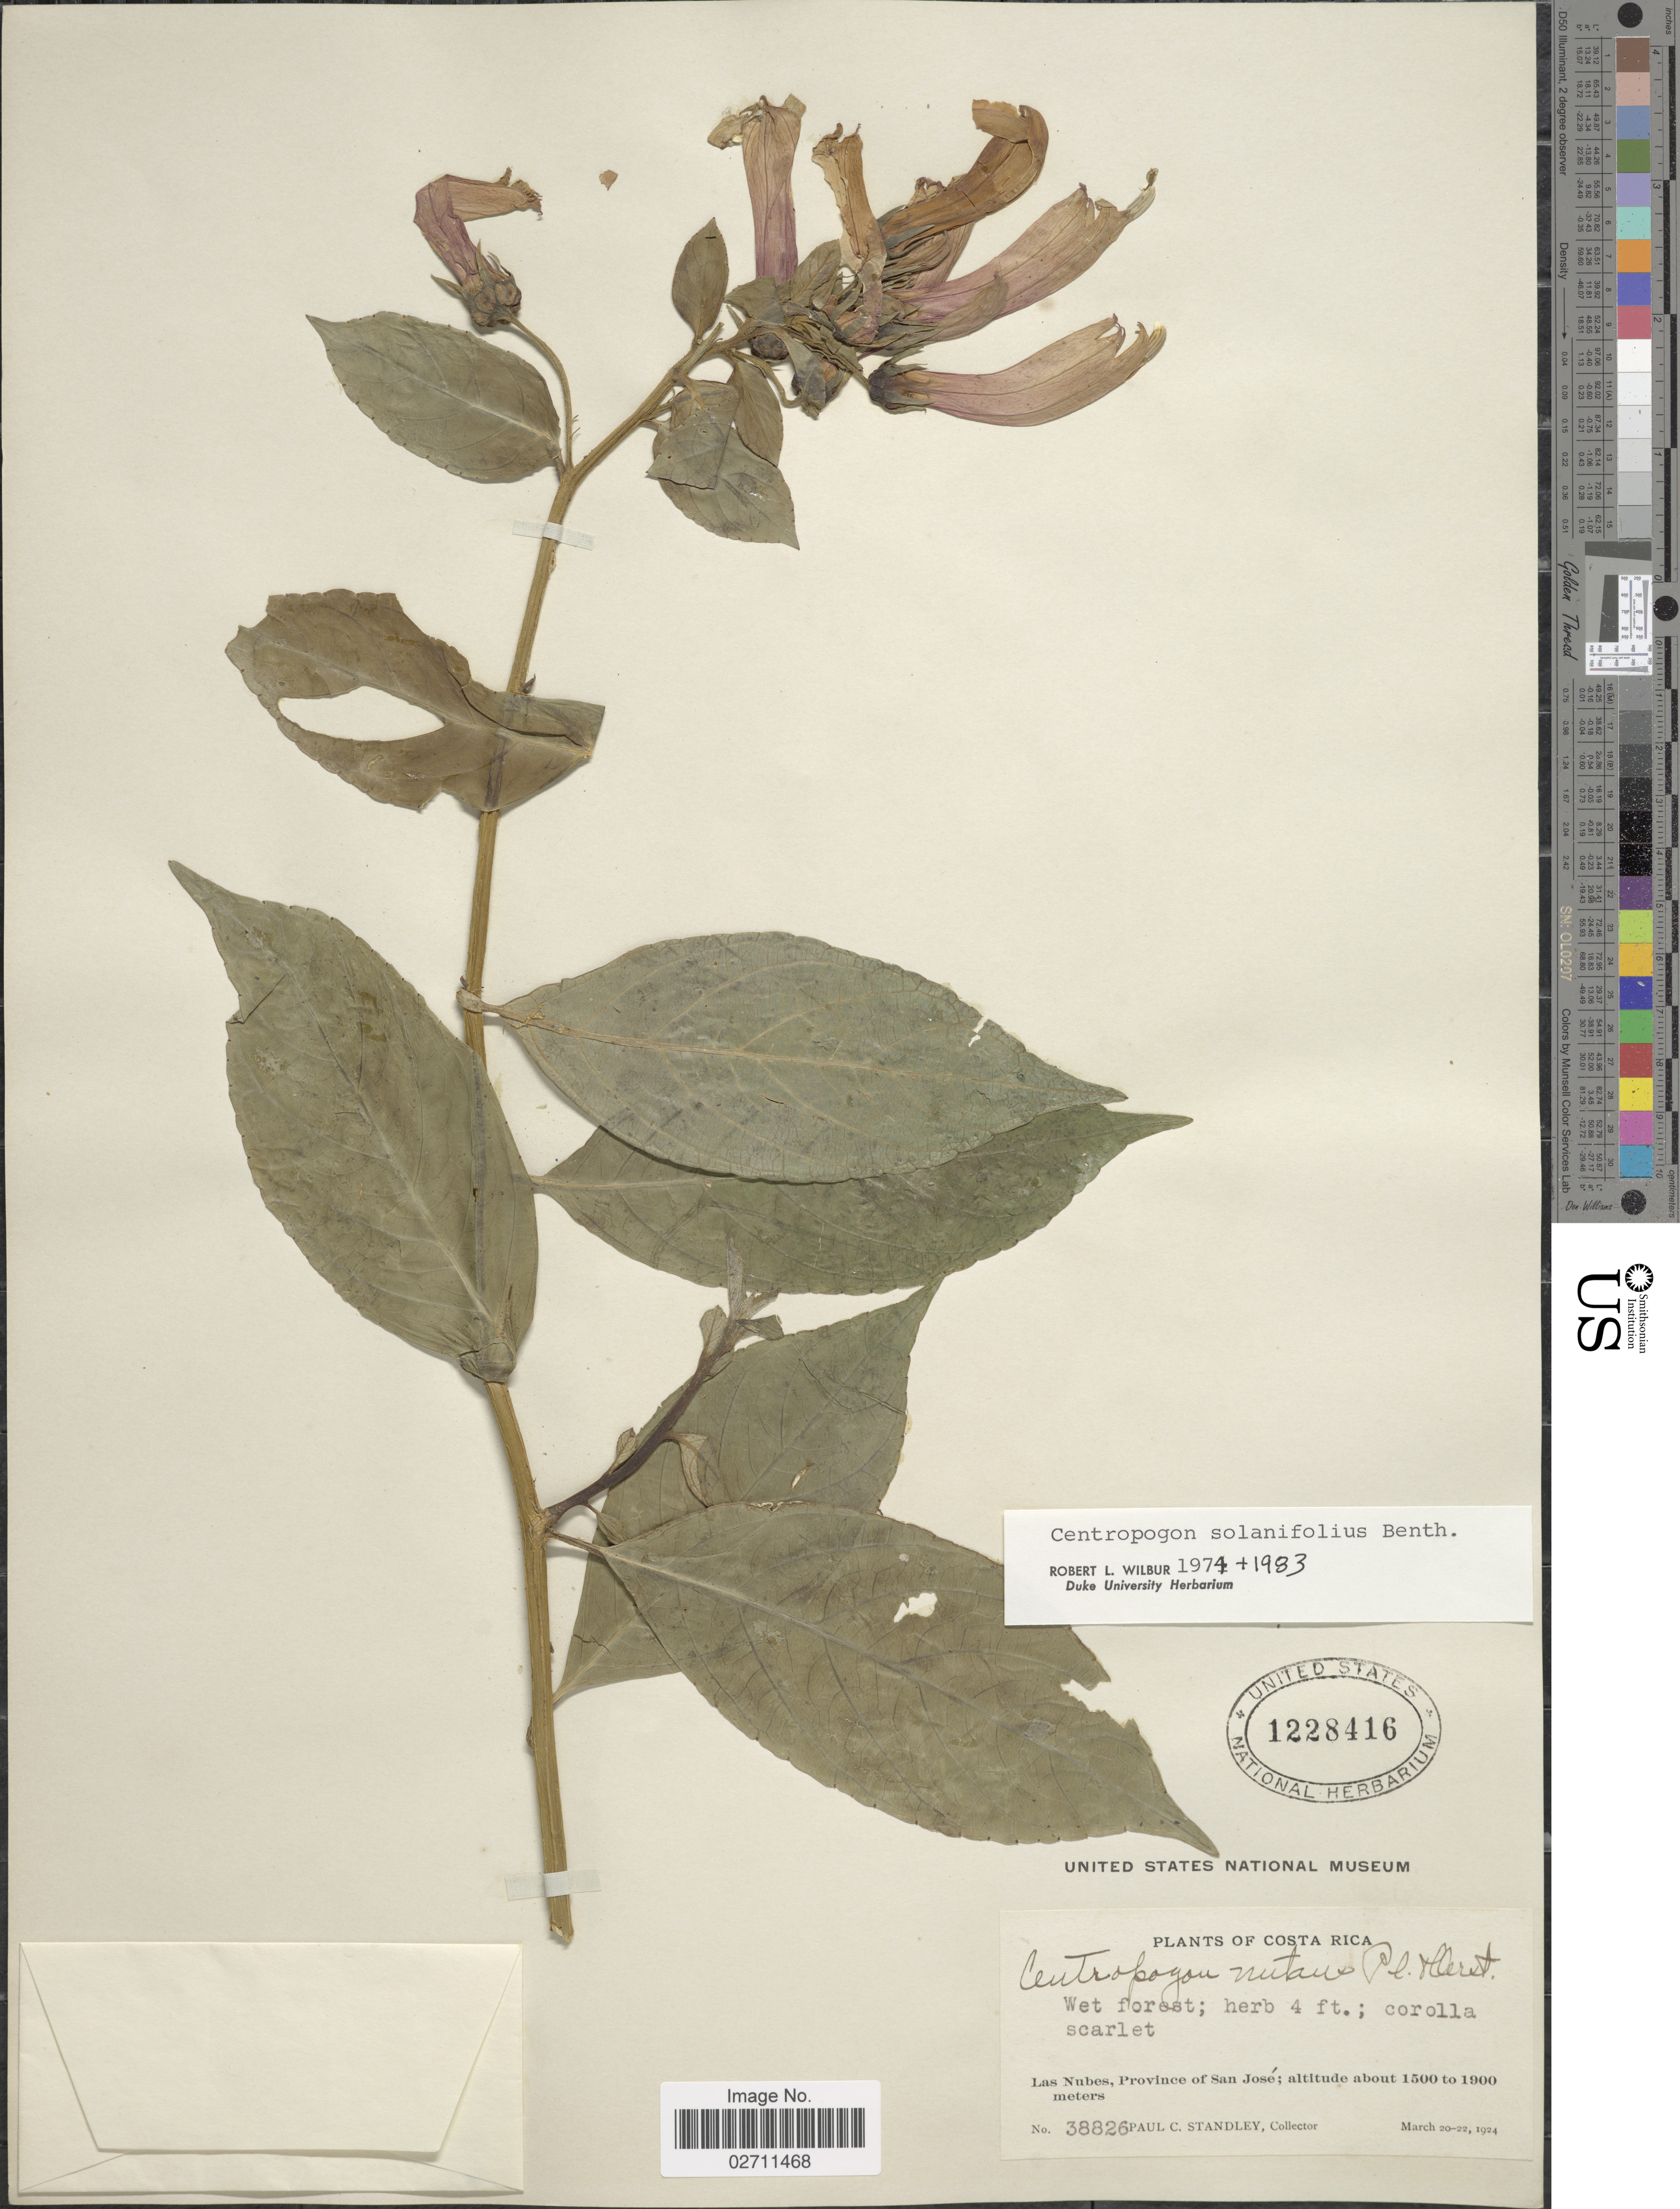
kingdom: Plantae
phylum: Tracheophyta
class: Magnoliopsida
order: Asterales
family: Campanulaceae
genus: Centropogon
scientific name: Centropogon solanifolius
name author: Benth.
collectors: P. C. Standley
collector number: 38826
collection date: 1924-03-20/1924-03-22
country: Costa Rica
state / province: San José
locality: Las Nubes.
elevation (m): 1500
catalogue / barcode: US 1228416